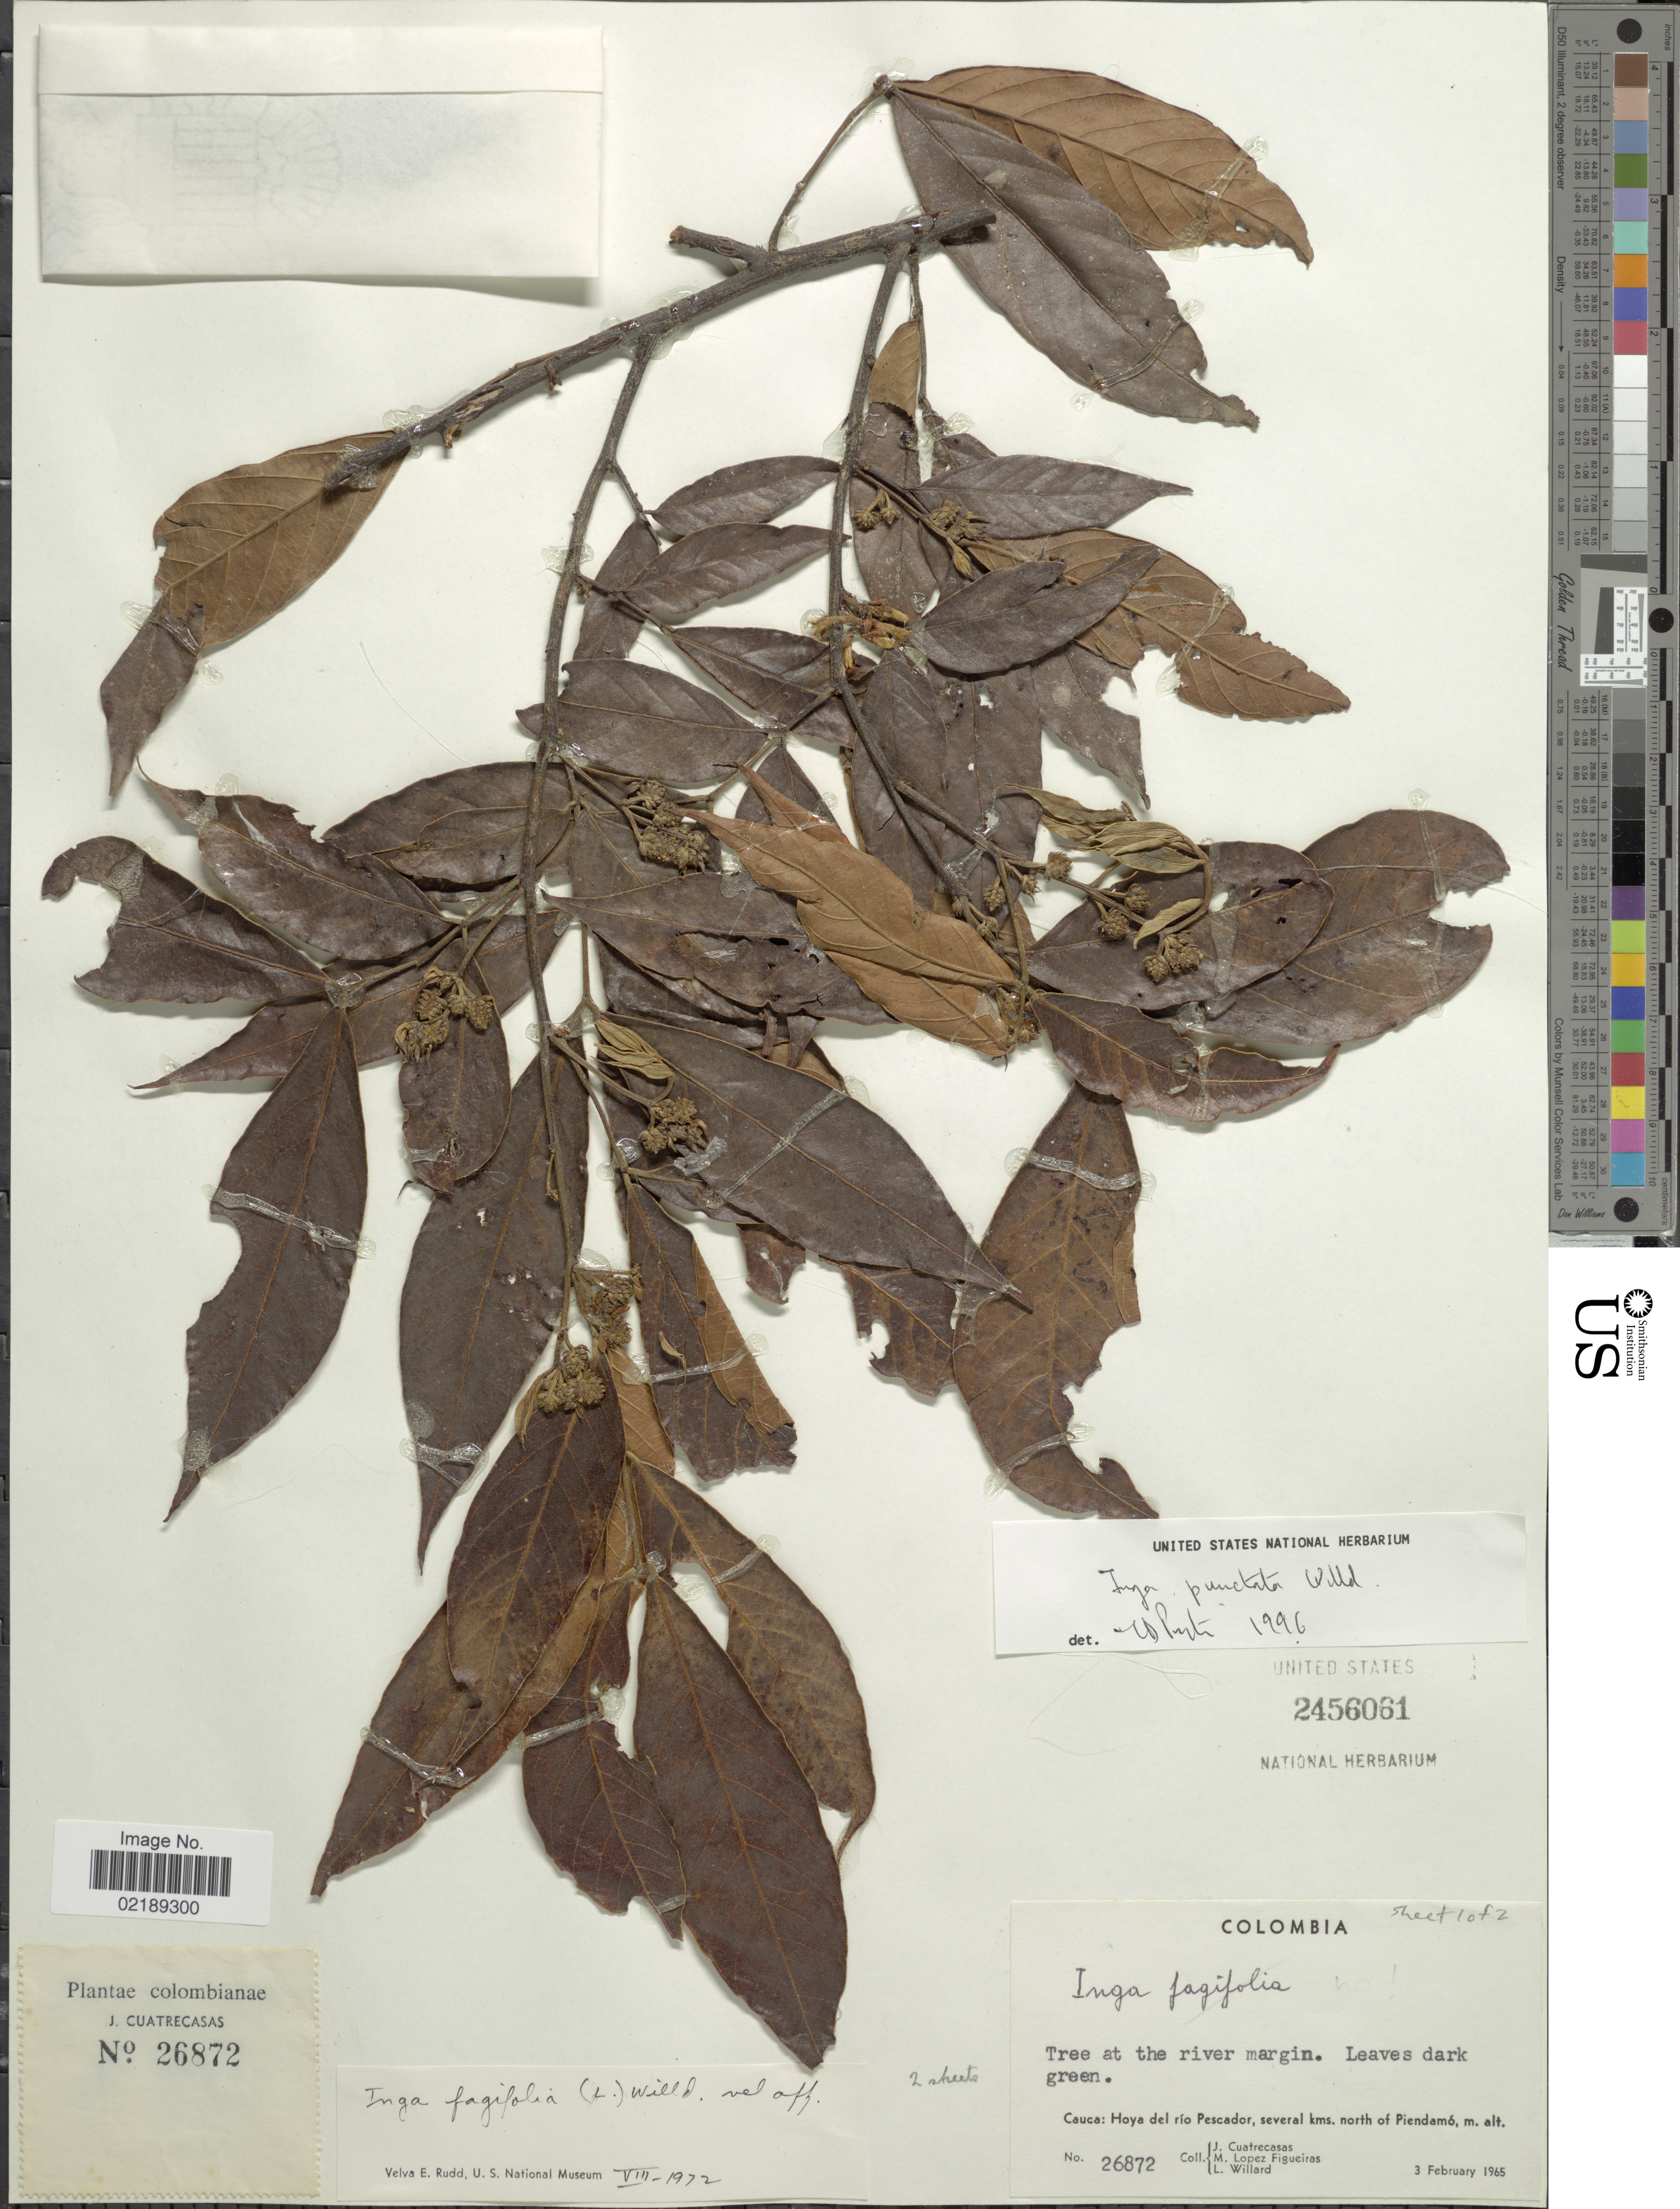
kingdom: Plantae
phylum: Tracheophyta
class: Magnoliopsida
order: Fabales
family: Fabaceae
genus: Inga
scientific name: Inga punctata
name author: Willd.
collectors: J. Cuatrecasas, M. López Figueiras & L. Willard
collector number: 26872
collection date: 1965-02-03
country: Colombia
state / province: Cauca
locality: Hoya del rio Pescador, several kms. north of Piendamo, tree at river margin.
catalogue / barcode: US 2456061